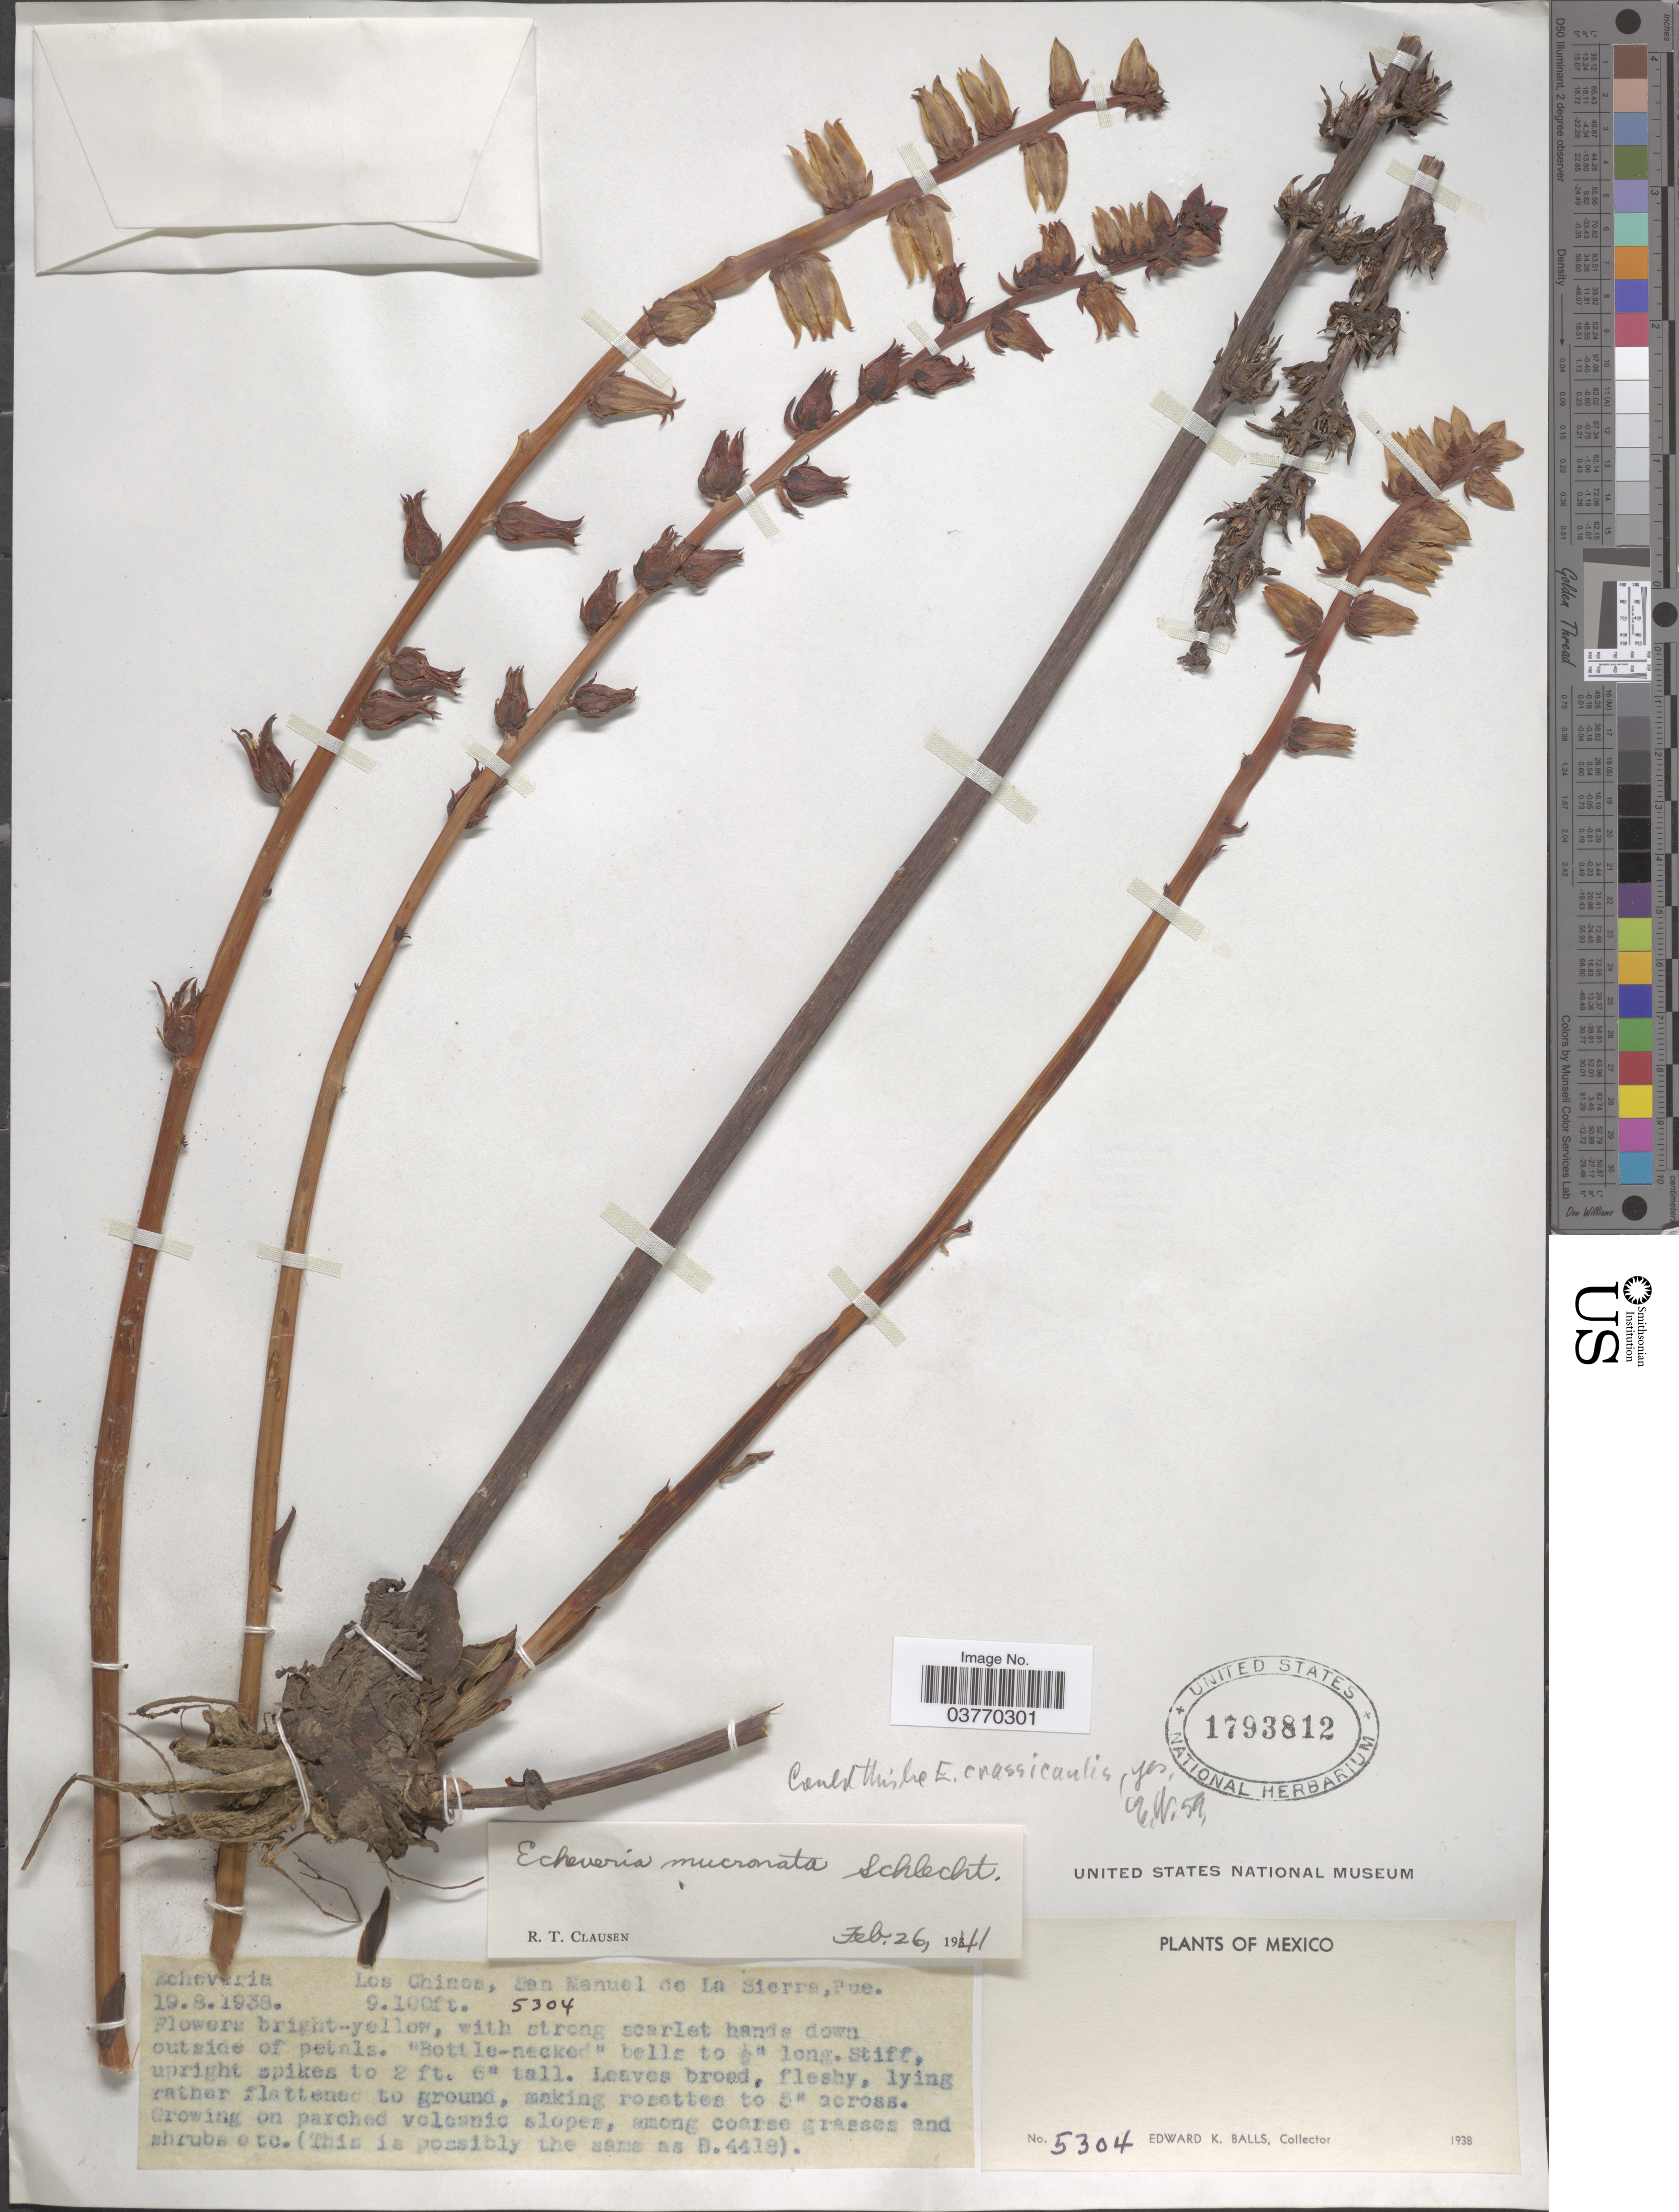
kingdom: Plantae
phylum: Tracheophyta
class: Magnoliopsida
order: Saxifragales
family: Crassulaceae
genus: Echeveria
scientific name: Echeveria mucronata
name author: Schltdl.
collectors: E. K. Balls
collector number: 5304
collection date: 1938-08-19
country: Mexico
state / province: Puebla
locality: Los Chinos, San Manuel de La Sierra.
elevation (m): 2774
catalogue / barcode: US 1793812